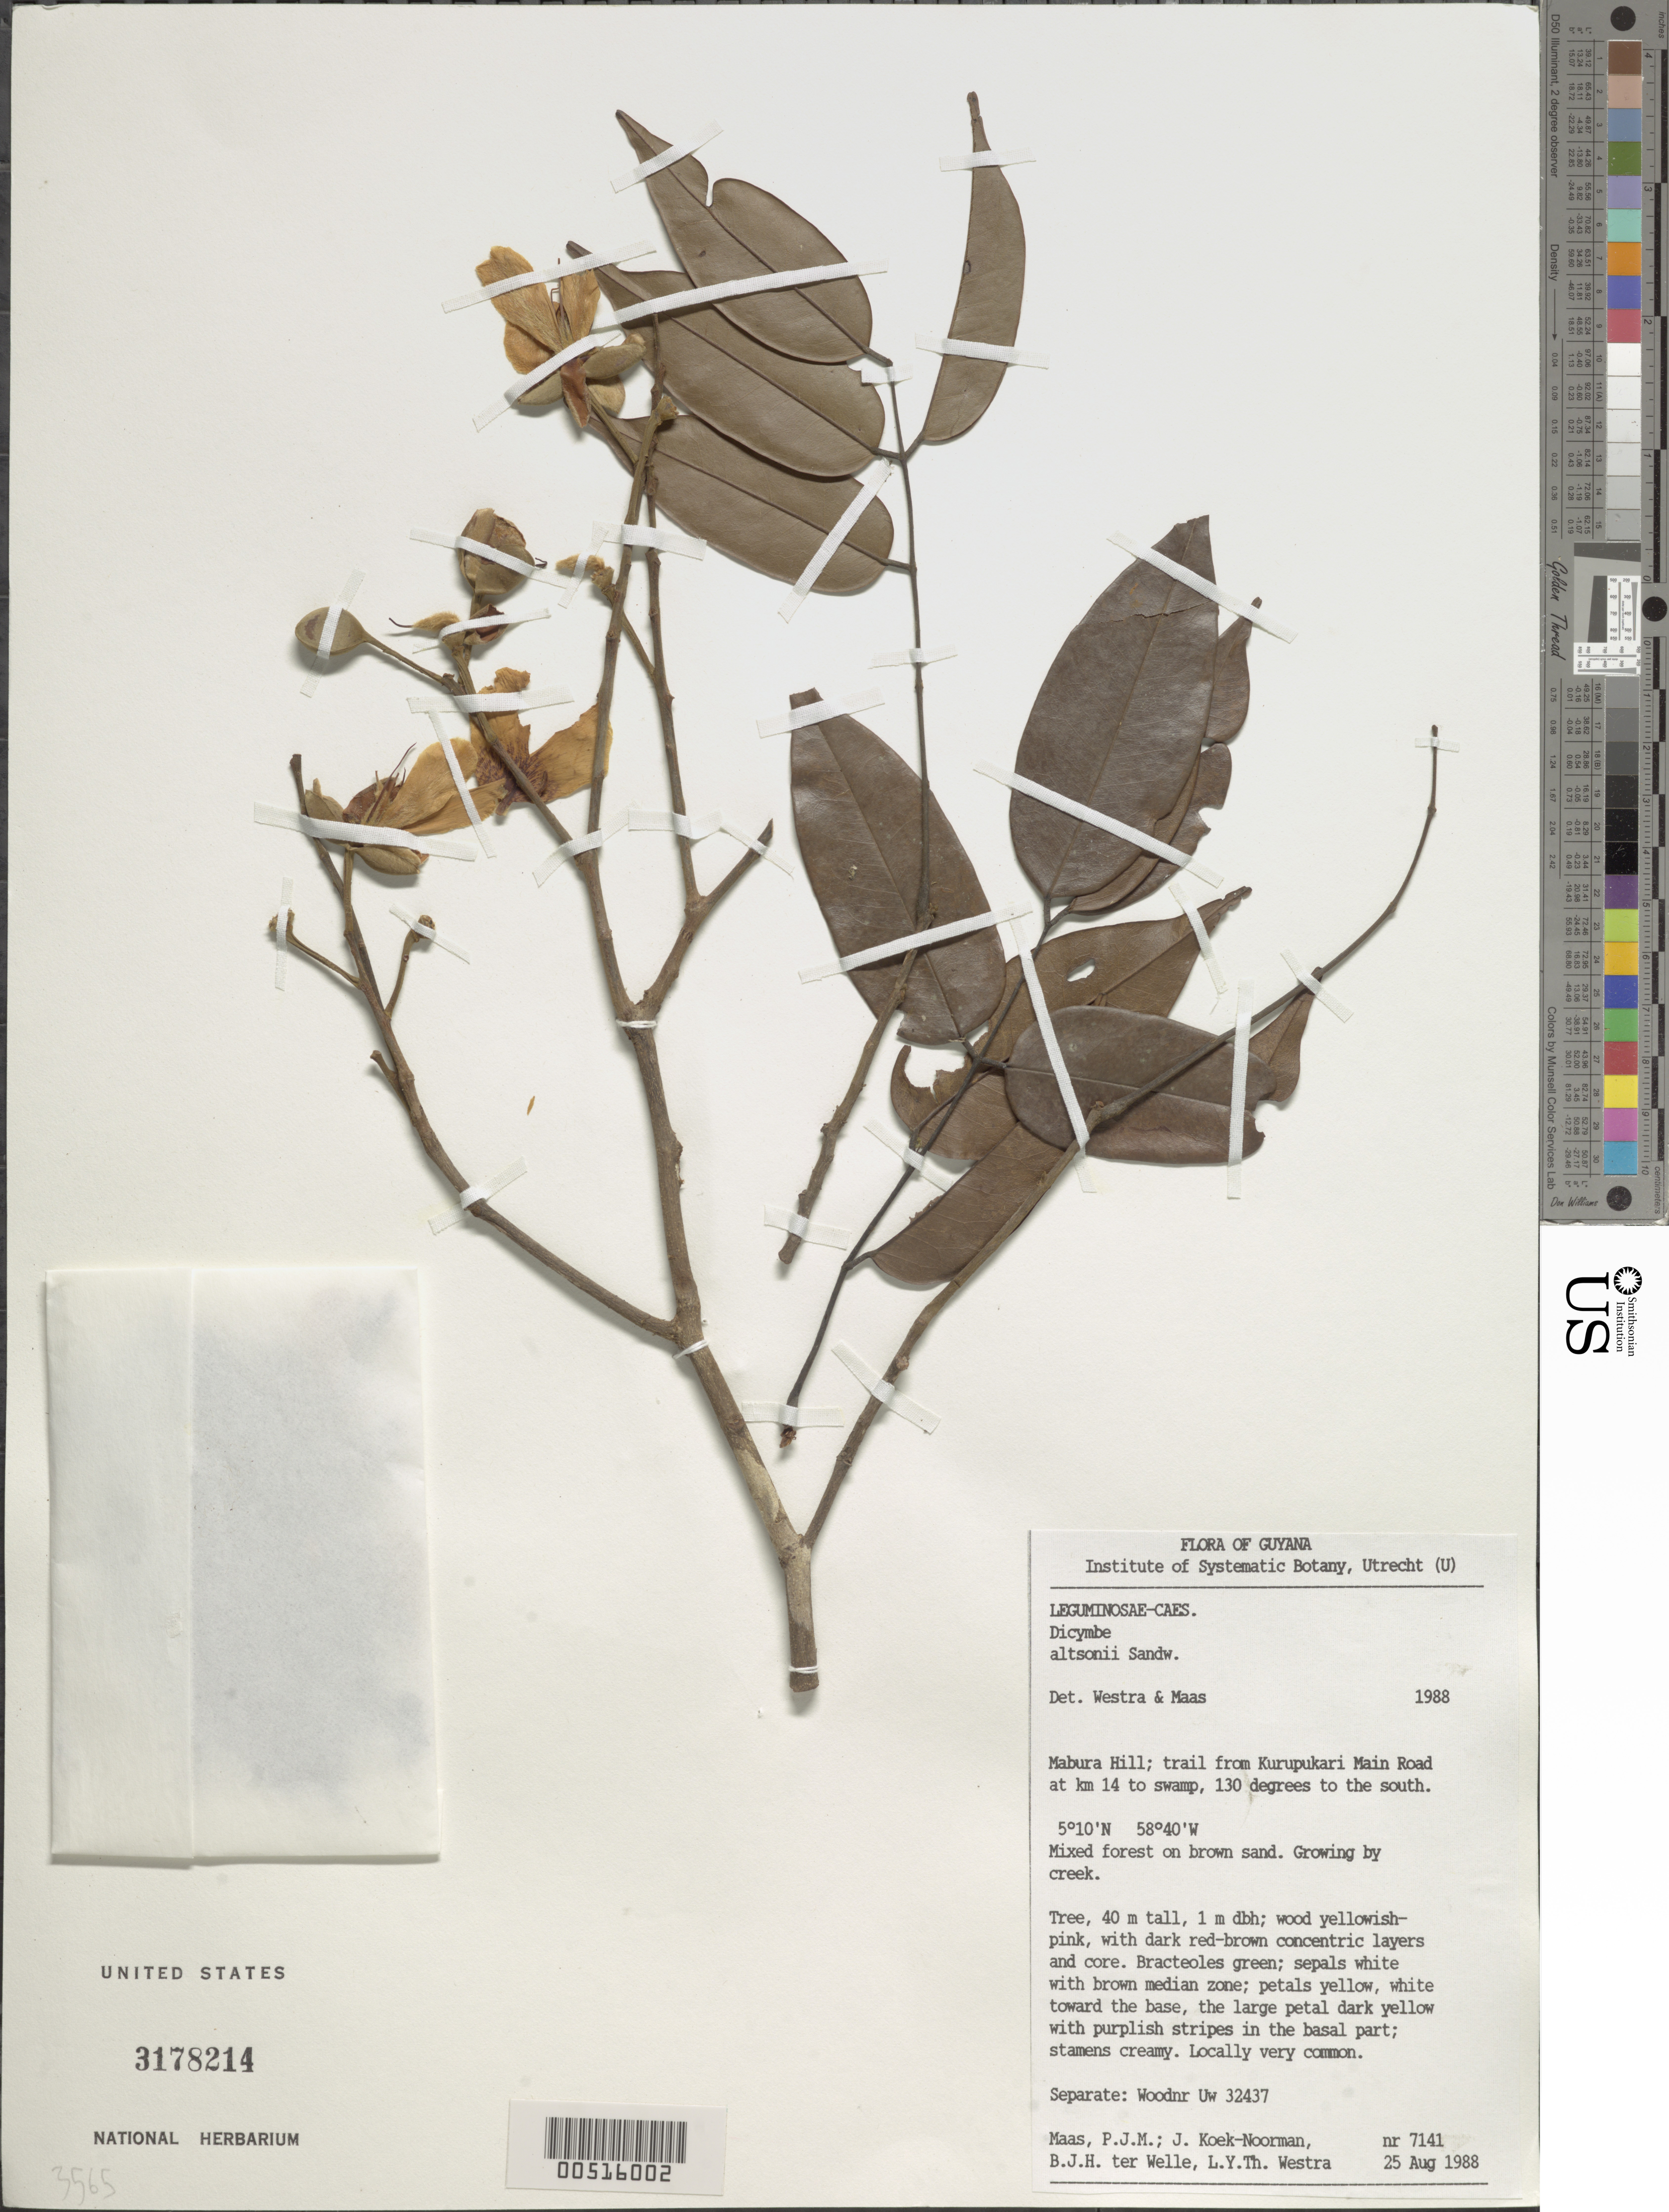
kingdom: Plantae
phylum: Tracheophyta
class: Magnoliopsida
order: Fabales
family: Fabaceae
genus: Dicymbe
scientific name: Dicymbe altsonii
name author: Sandwith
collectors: P. Maas, J. Koek-Noorman, B. Welle & L. Y. T. Westra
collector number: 32437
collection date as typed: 25 Aug 1988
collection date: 1988-08-25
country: Guyana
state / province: U. Demerara-Berbice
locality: Mabura hill, sse of georgetown, waraputa, (former) west demerara dist.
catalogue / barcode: US 3178214